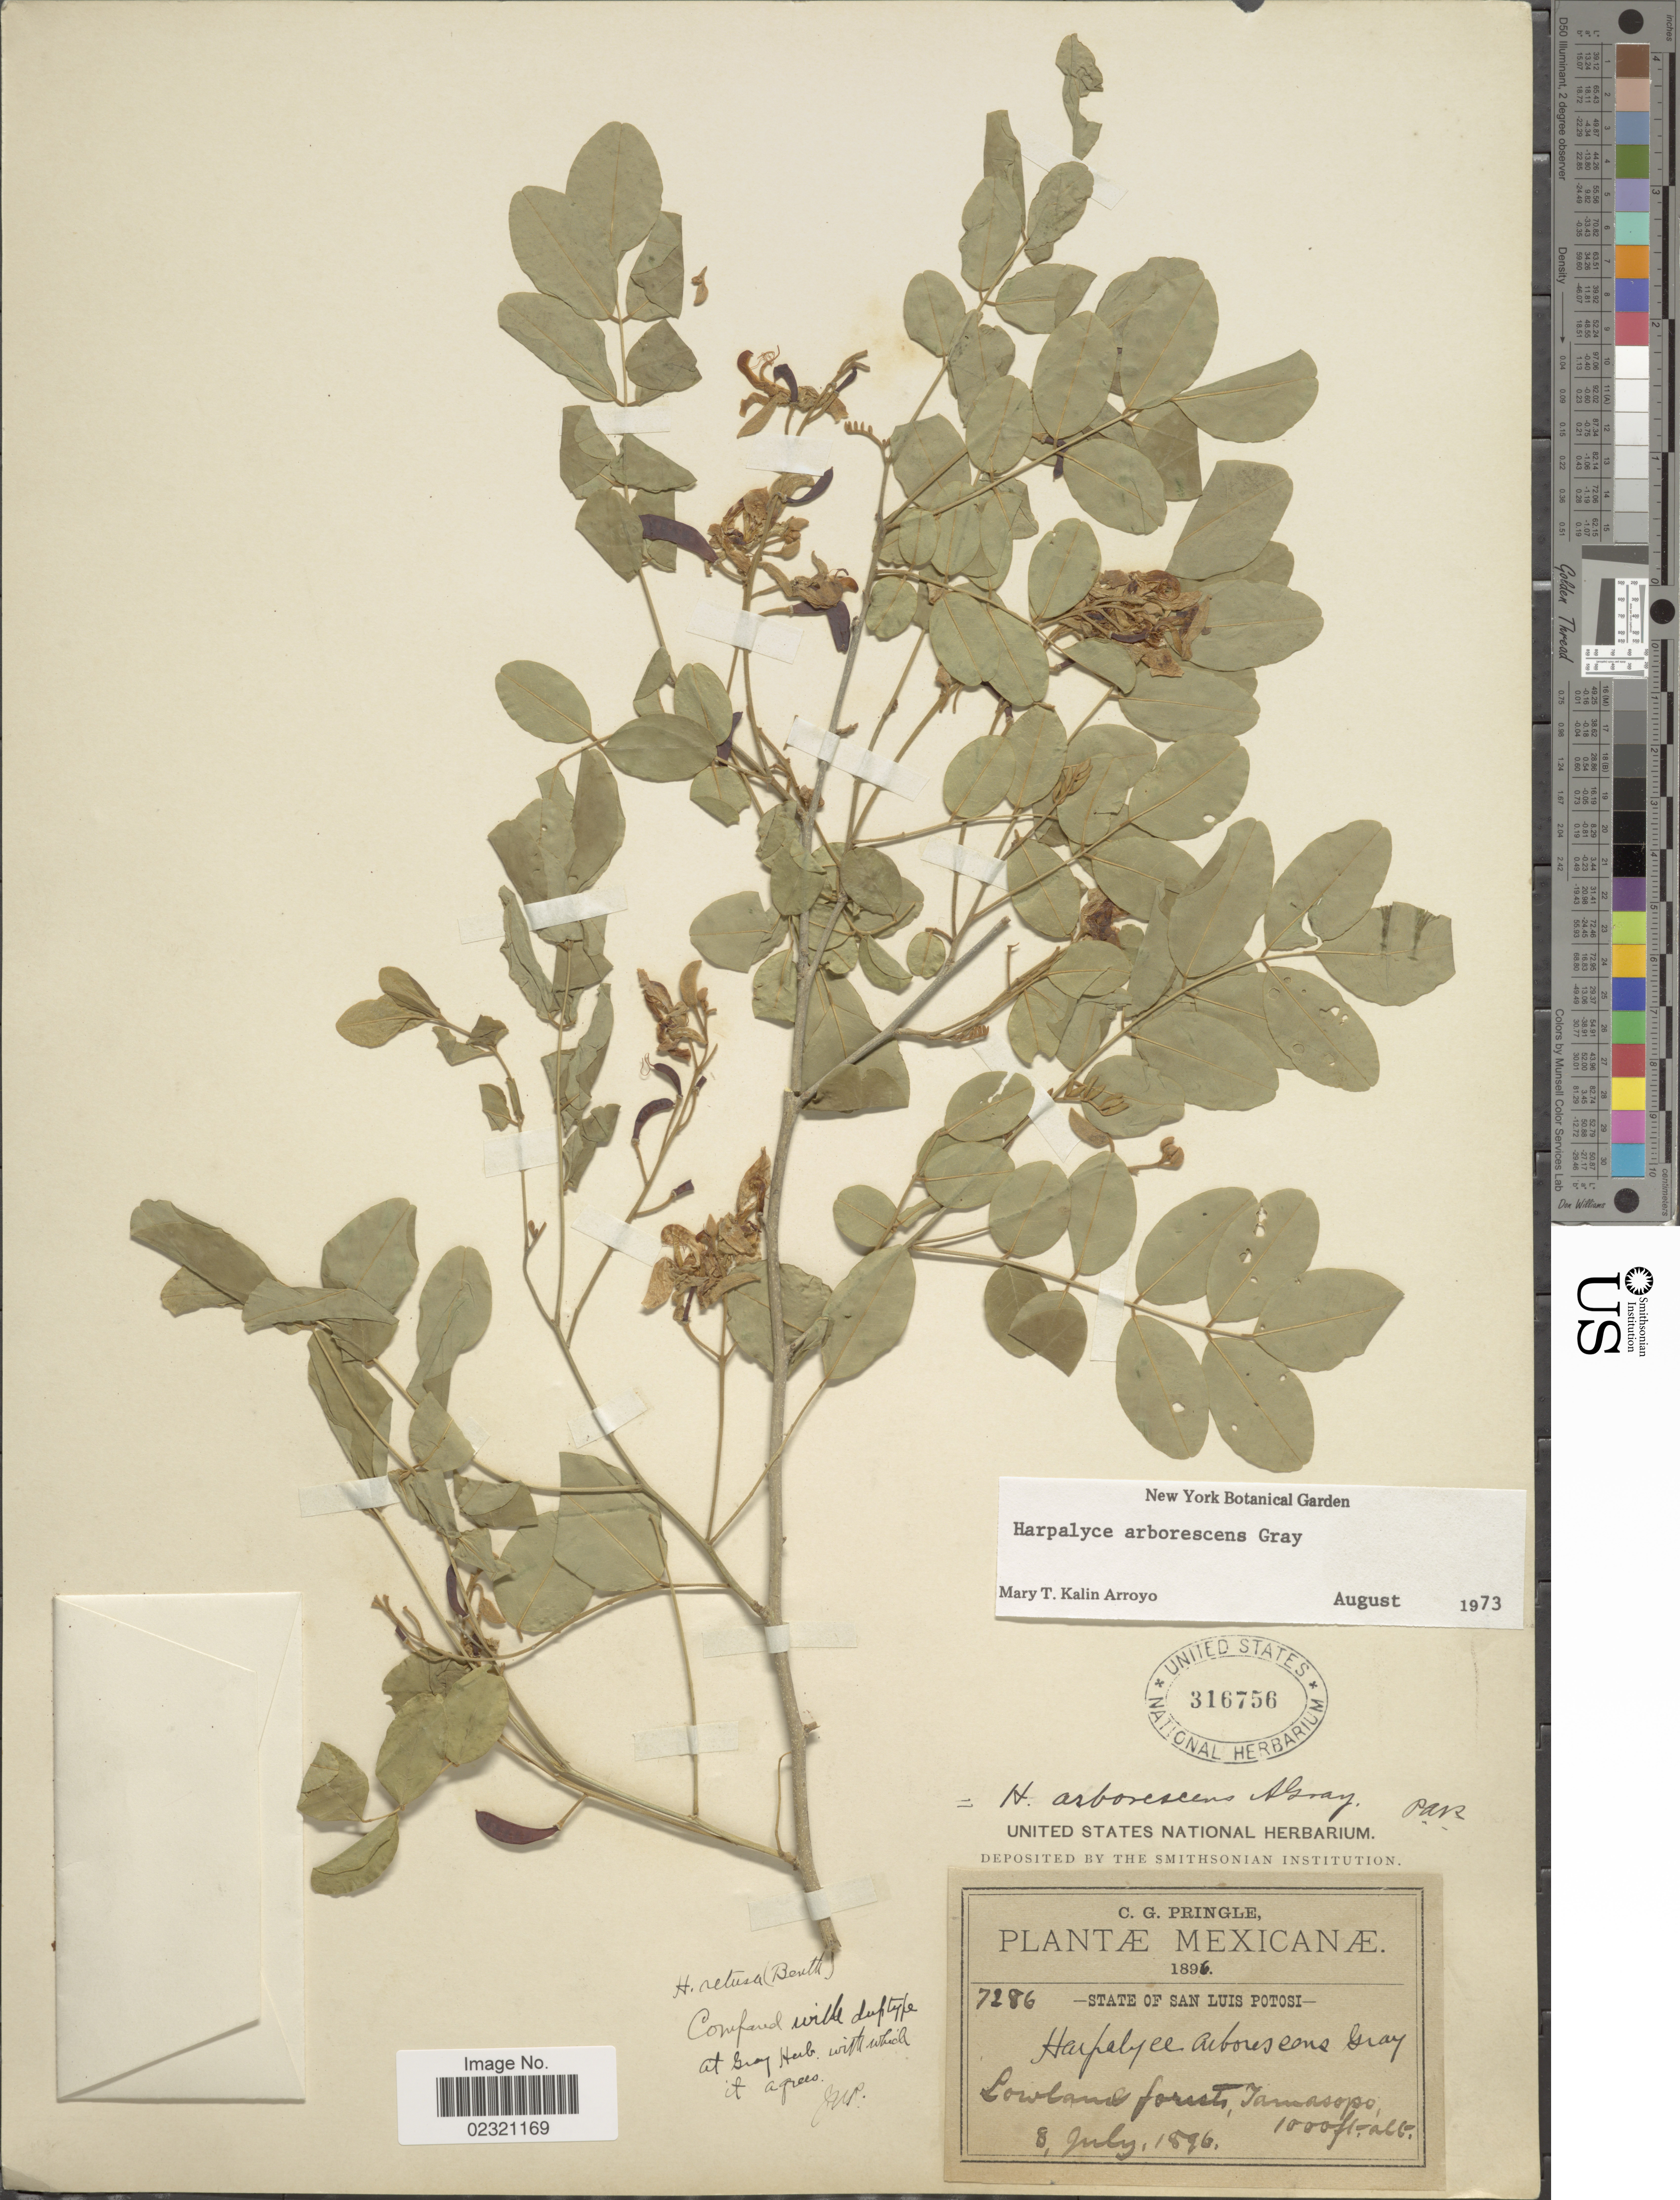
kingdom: Plantae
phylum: Tracheophyta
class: Magnoliopsida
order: Fabales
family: Fabaceae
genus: Psorothamnus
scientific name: Psorothamnus arborescens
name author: (Torr. ex A. Gray) Barneby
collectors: C. G. Pringle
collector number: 7286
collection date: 1896-07-08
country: Mexico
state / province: San Luis Potosí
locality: Lowland forests, Tamasopo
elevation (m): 305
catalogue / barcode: US 316756